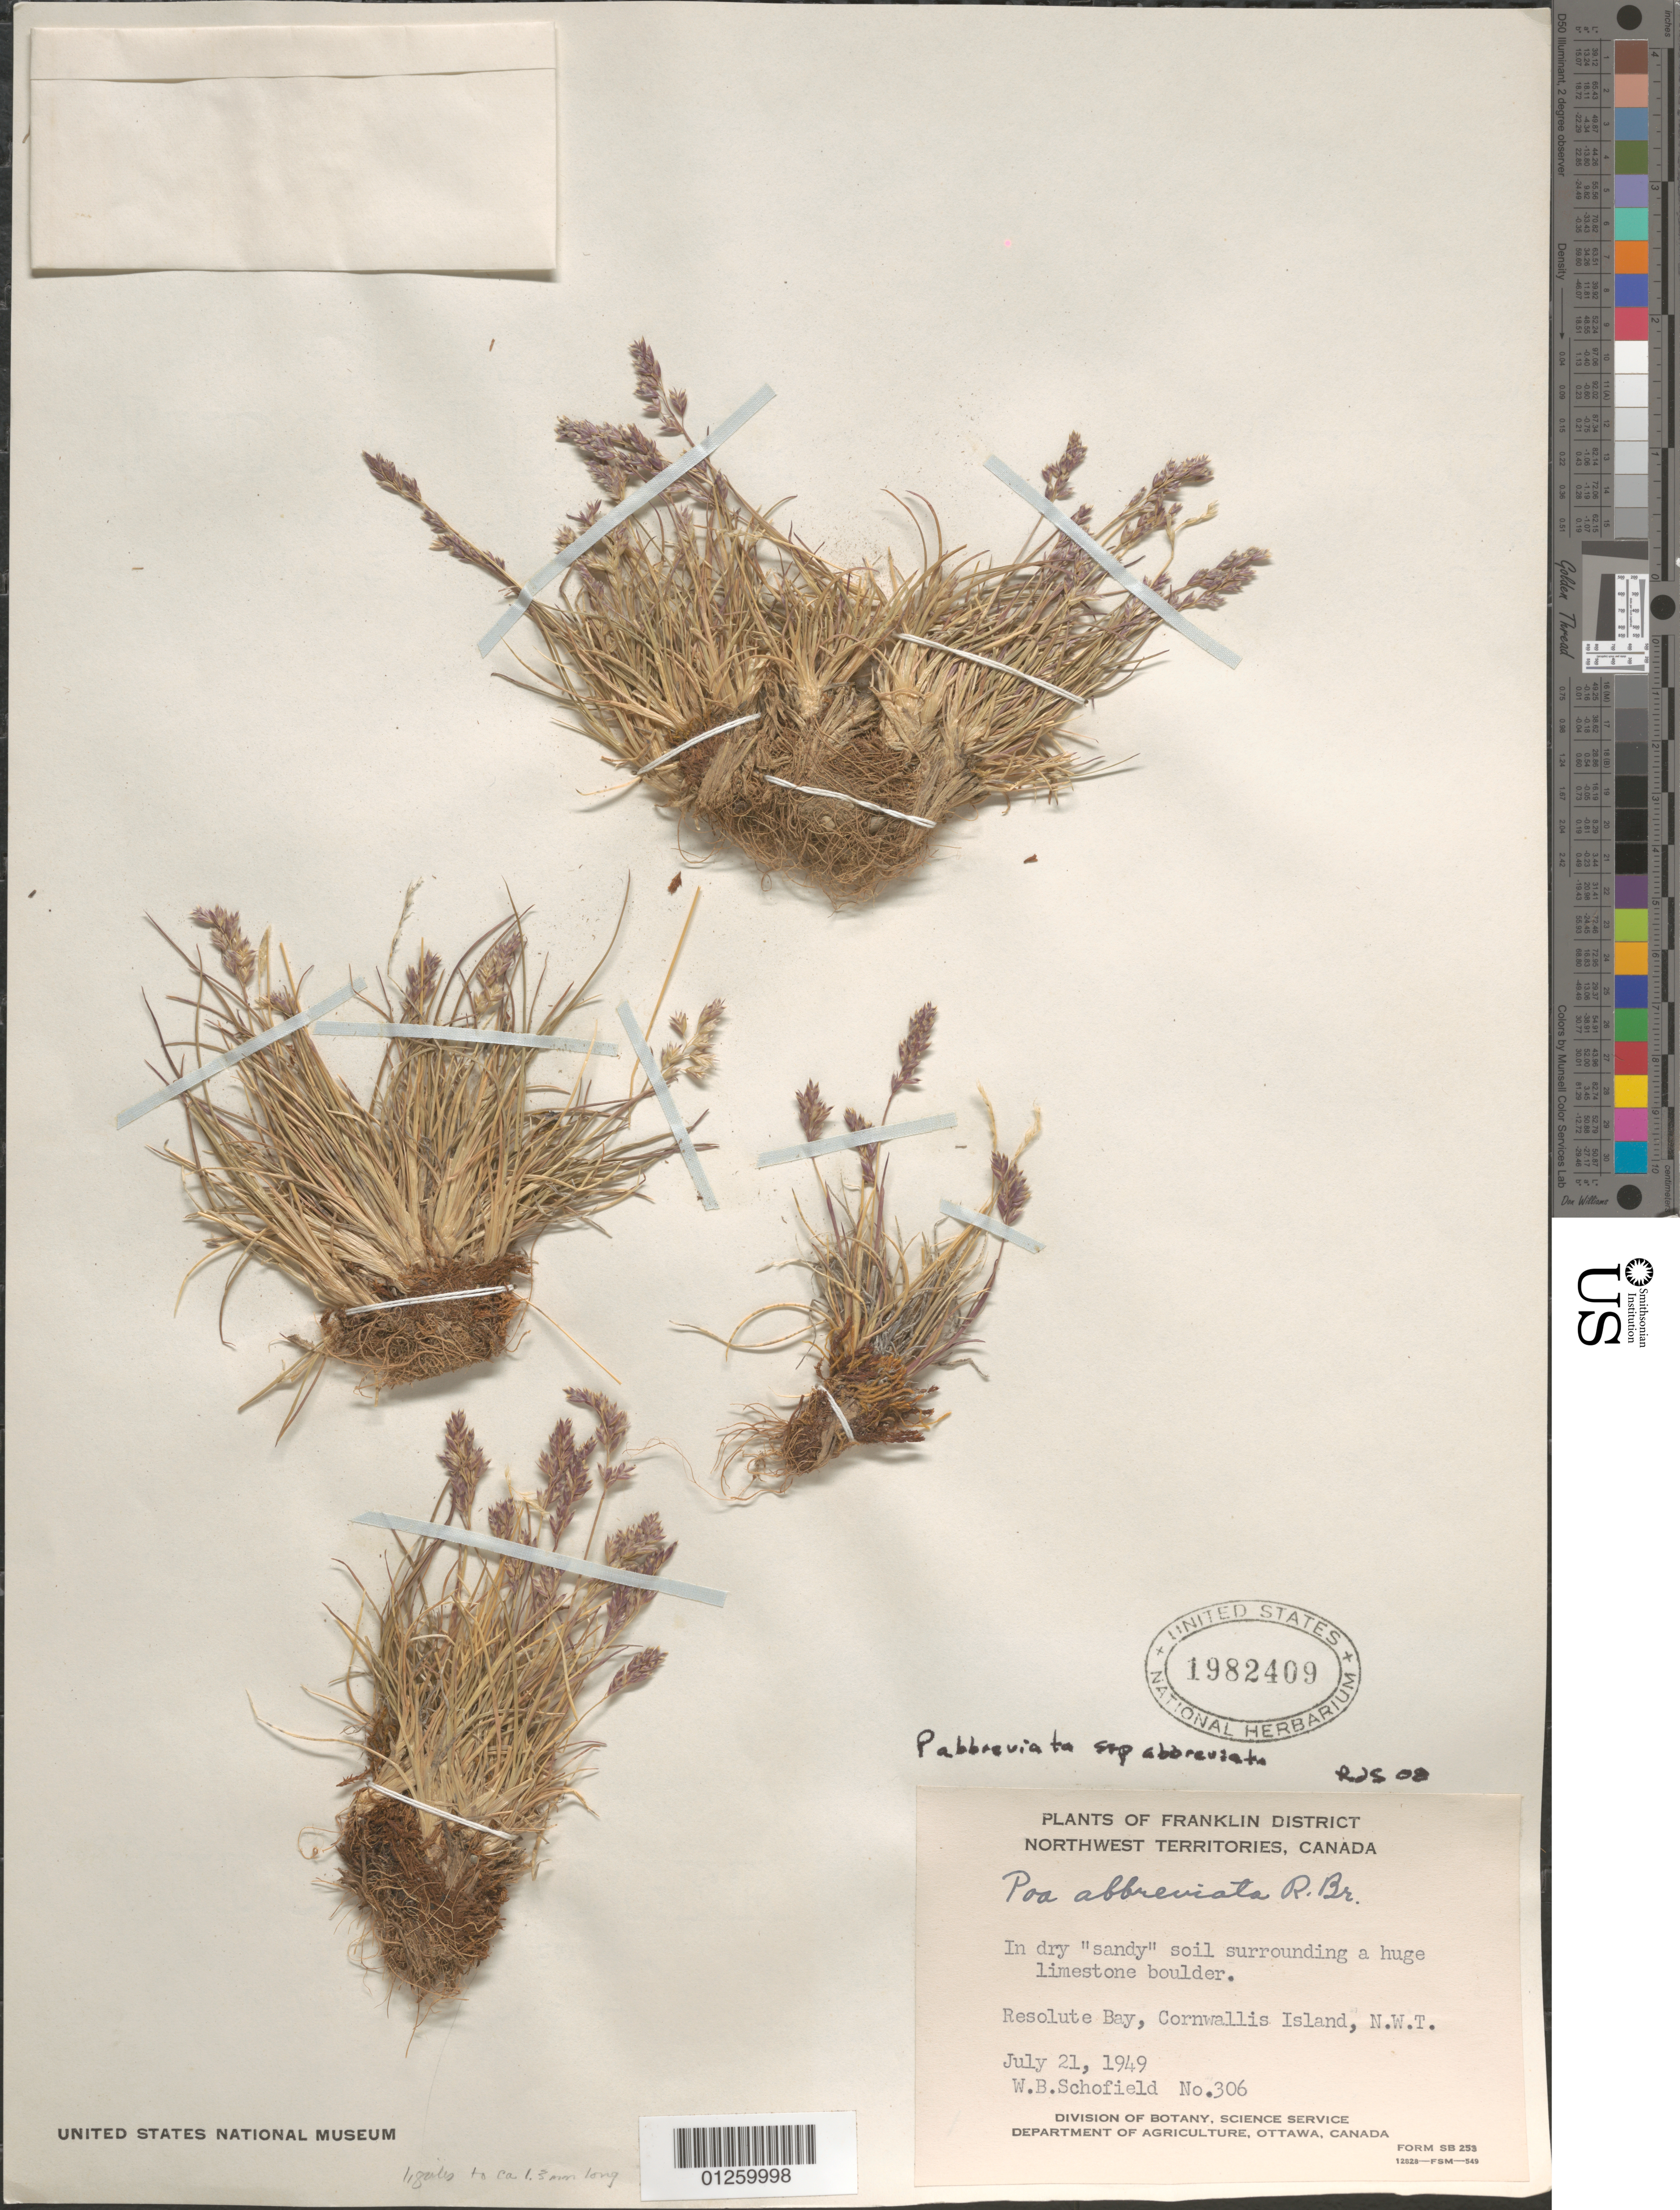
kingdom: Plantae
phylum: Tracheophyta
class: Liliopsida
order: Poales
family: Poaceae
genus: Poa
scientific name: Poa abbreviata subsp. abbreviata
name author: R. Br.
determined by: Soreng, Robert J., Research Associate (BOT), Smithsonian Institution - National Museum of Natural History (UNITED STATES)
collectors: W. Schofield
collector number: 306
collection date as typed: July 21, 1949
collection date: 1949-07-21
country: Canada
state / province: Northwest Territories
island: Cornwallis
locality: Resolute Bay, Cornwallis Island, N.W.T.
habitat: In dry "sandy" soil surrounding a huge limestone boulder.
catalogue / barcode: US 1982409